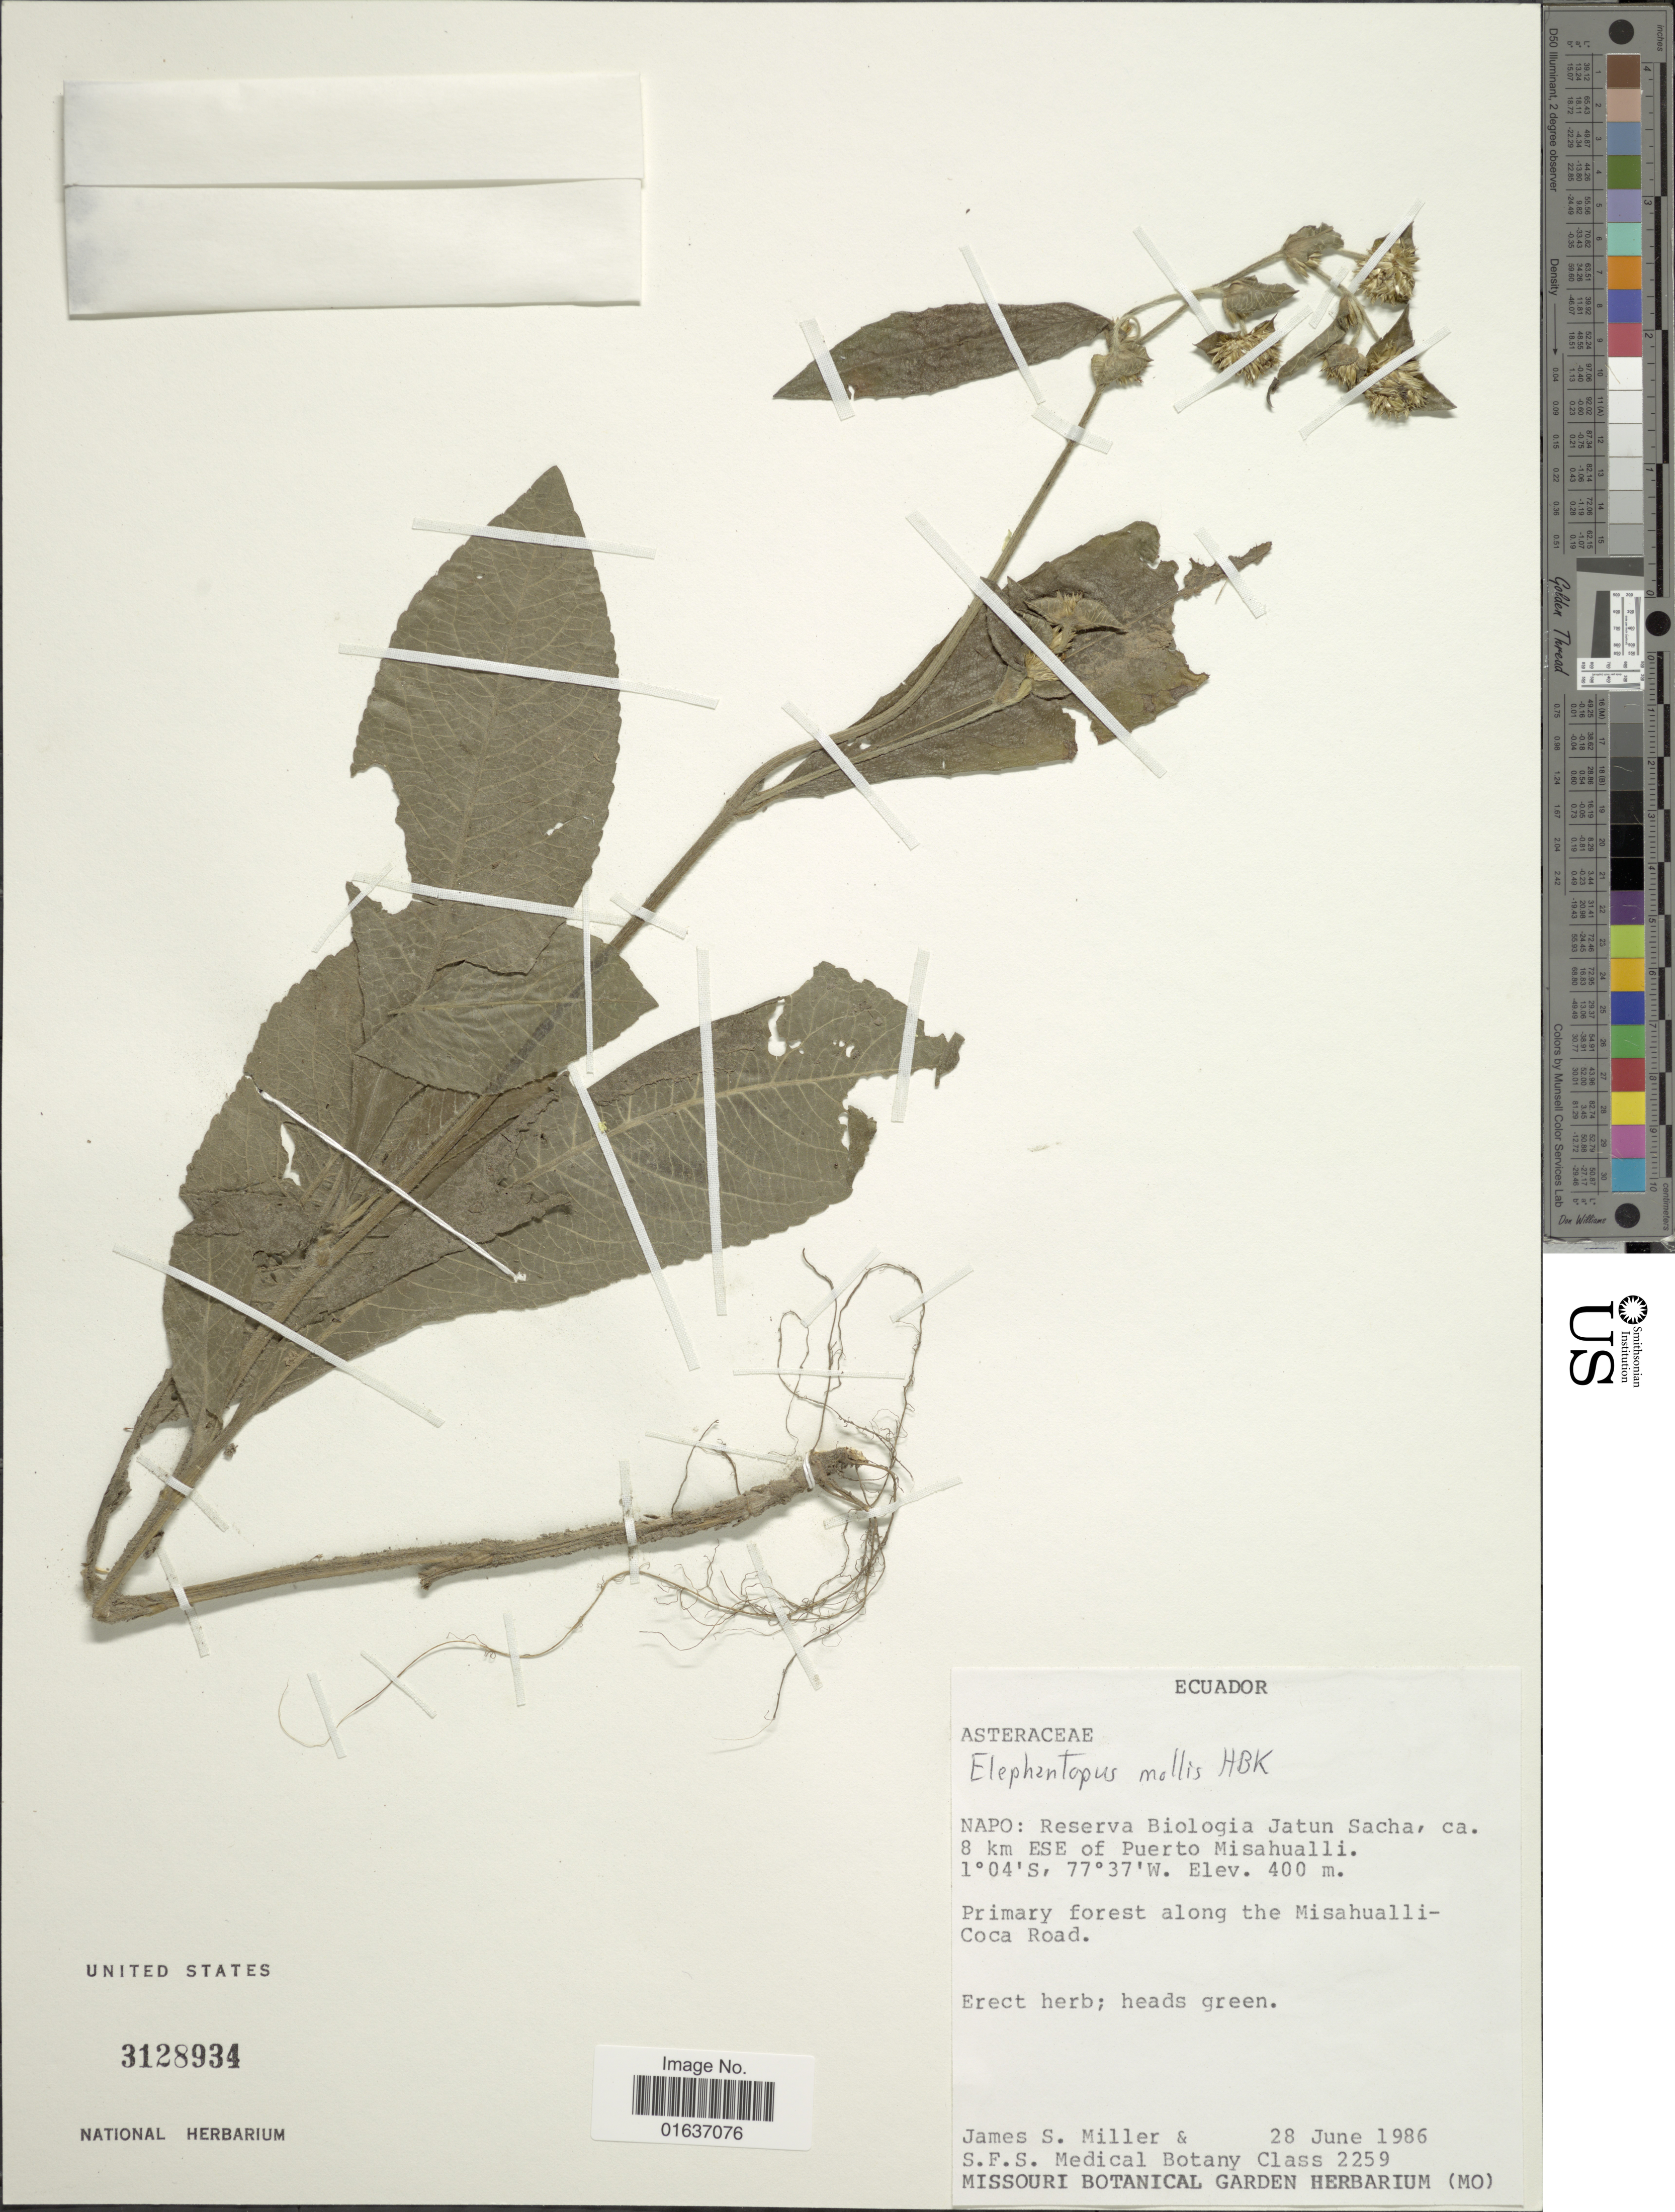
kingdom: Plantae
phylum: Tracheophyta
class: Magnoliopsida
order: Asterales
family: Asteraceae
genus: Elephantopus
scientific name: Elephantopus mollis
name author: Kunth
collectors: J. S. Miller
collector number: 2259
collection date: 1986-06-28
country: Ecuador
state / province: Napo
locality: Reserva Biologia Jatun Sacha, ca. 8 km ESE of Puerto Misahualli, primary forest along the Misahualli-Coca Road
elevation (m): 400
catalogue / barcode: US 3128934